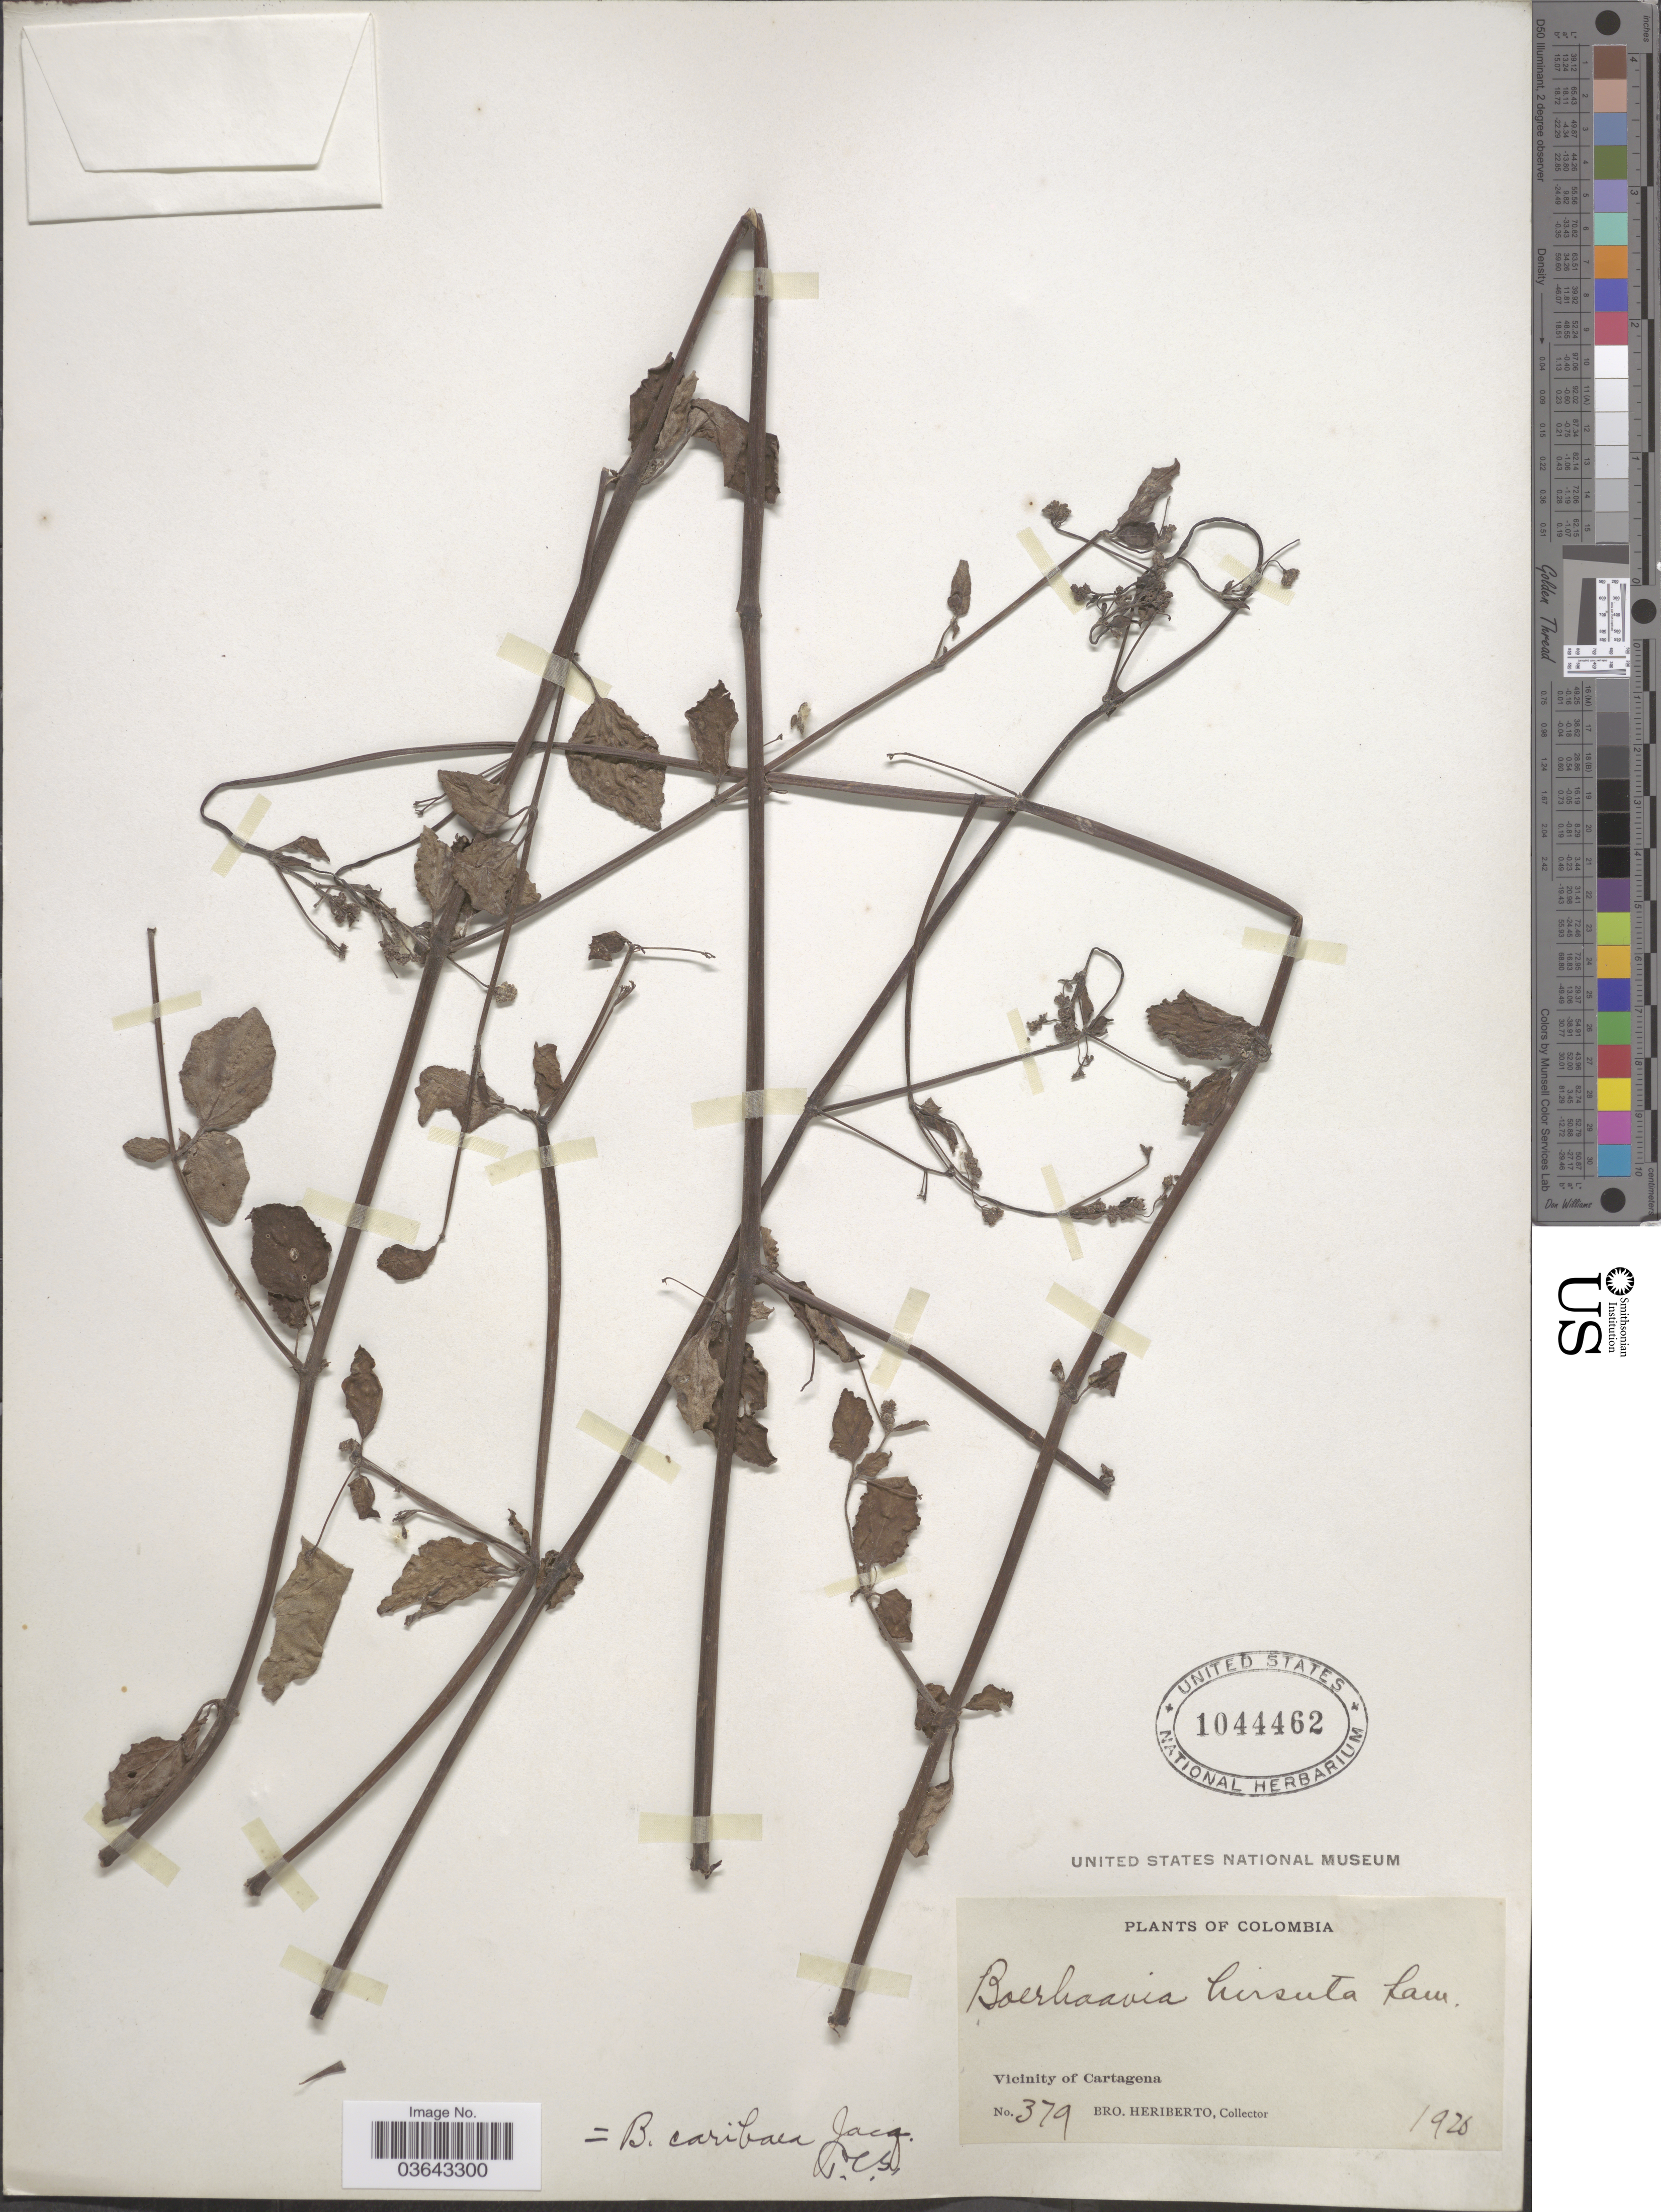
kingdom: Plantae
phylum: Tracheophyta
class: Magnoliopsida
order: Caryophyllales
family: Nyctaginaceae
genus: Boerhavia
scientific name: Boerhavia diffusa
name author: L.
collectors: B. Heriberto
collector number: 379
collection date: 1926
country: Colombia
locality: Vicinity of Cartagena.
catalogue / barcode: US 1044462